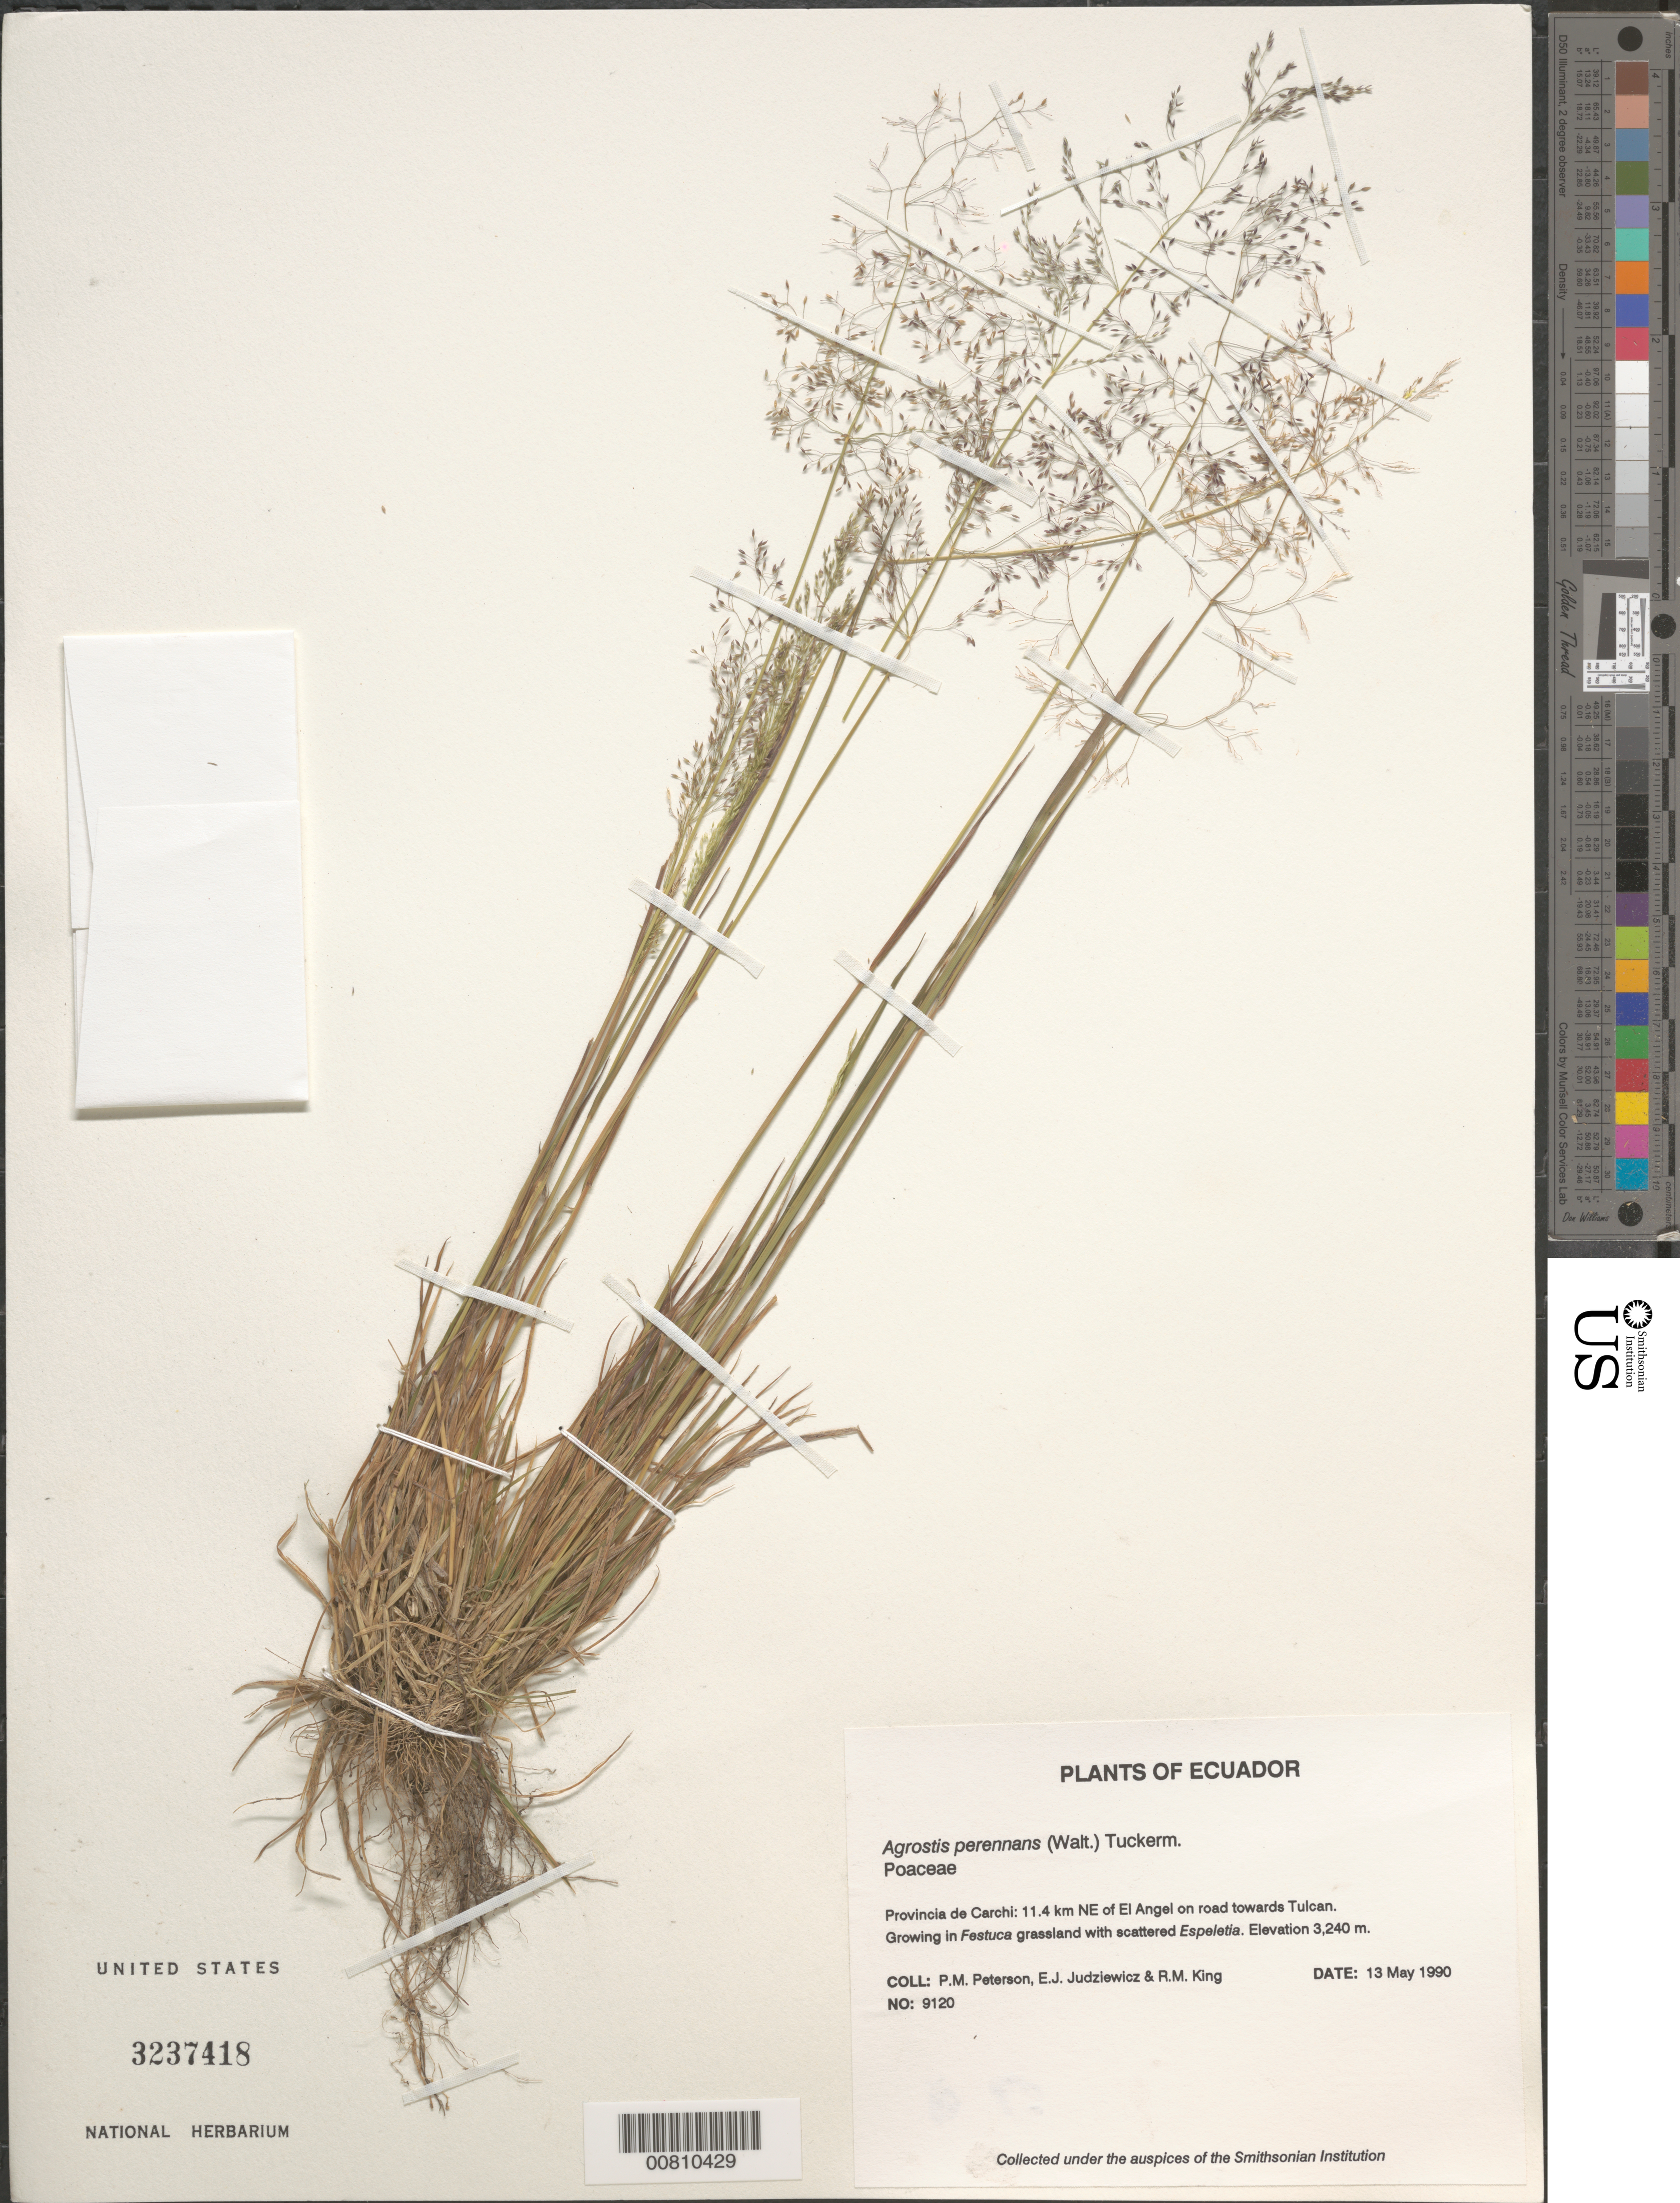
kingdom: Plantae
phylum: Tracheophyta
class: Liliopsida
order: Poales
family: Poaceae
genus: Agrostis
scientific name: Agrostis perennans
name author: (Walter) Tuck.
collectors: P. M. Peterson, E. J. Judziewicz & R. M. King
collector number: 09120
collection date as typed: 13 May 1990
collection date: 1990-05-13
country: Ecuador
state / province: Carchi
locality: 11.4 km NE of El Angel on road towards Tulcan.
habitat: Growing in Festuca grassland with scattered Espeletia.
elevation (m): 3240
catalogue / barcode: US 3237418